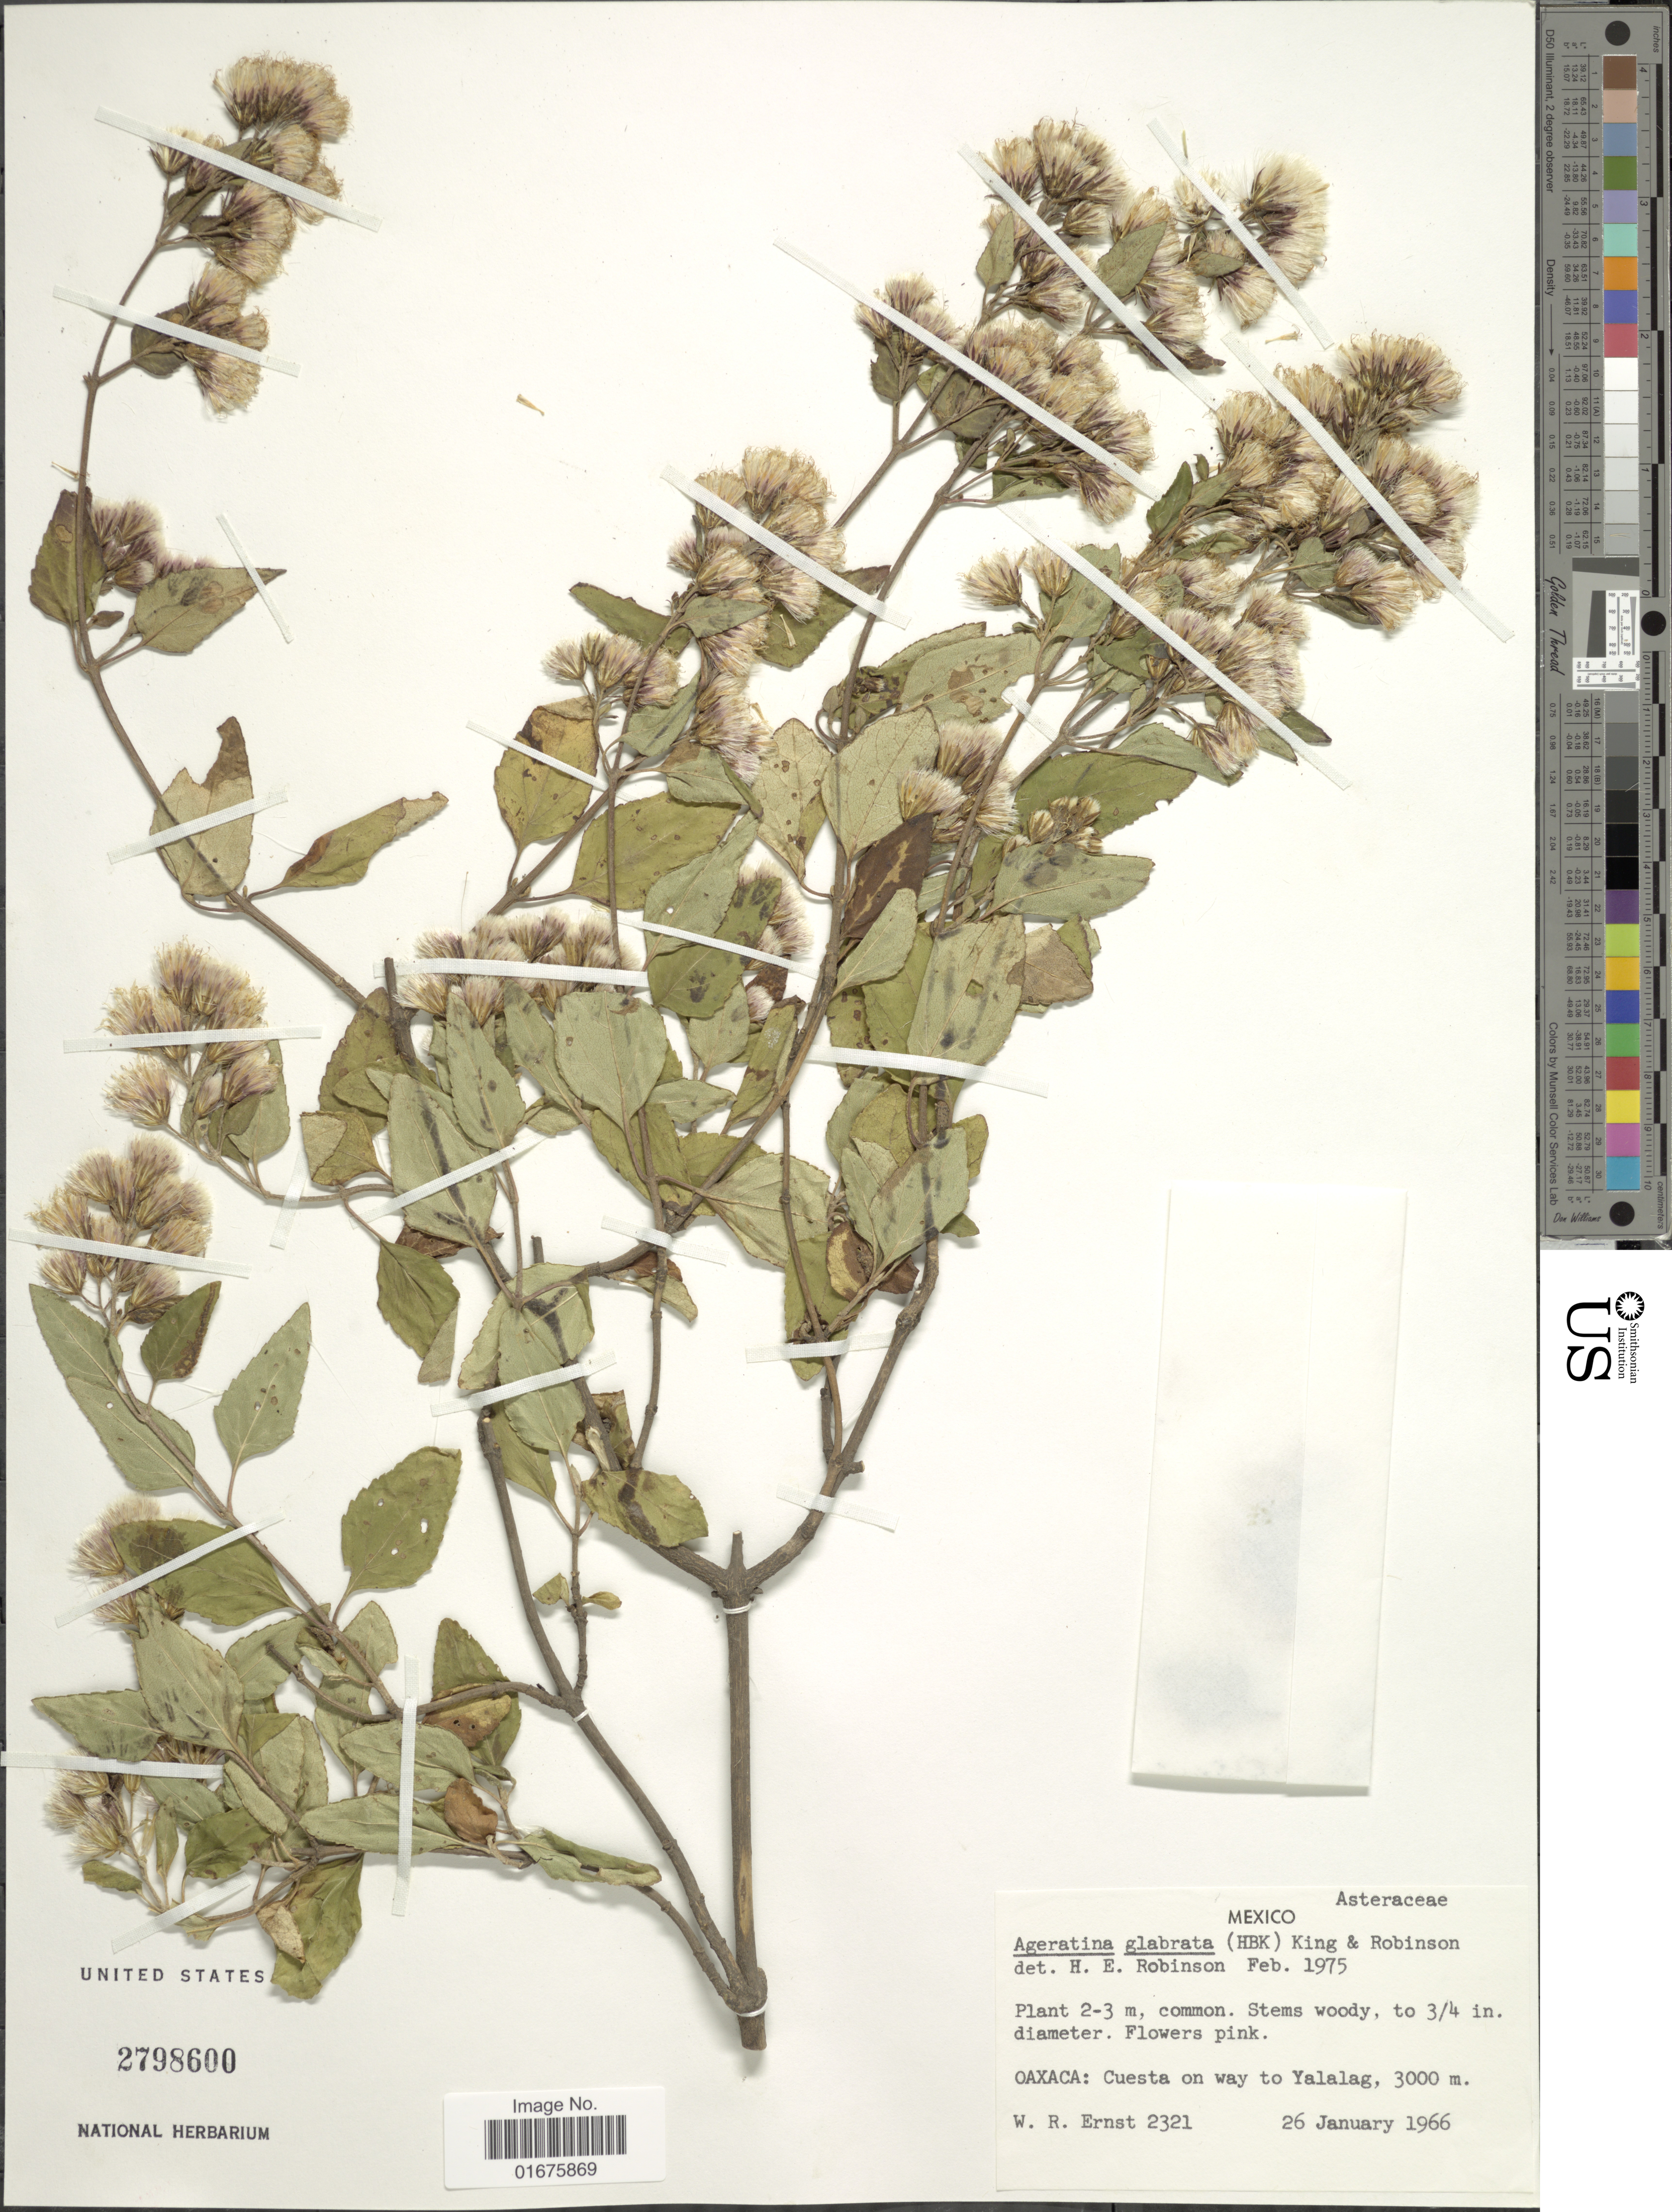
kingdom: Plantae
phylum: Tracheophyta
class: Magnoliopsida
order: Asterales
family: Asteraceae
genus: Ageratina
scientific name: Ageratina glabrata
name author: (Kunth) R.M. King & H. Rob.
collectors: W. R. Ernst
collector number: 2321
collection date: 1966-01-26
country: Mexico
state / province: Oaxaca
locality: Cuesta on way to Yalalag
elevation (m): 3000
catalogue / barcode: US 2798600